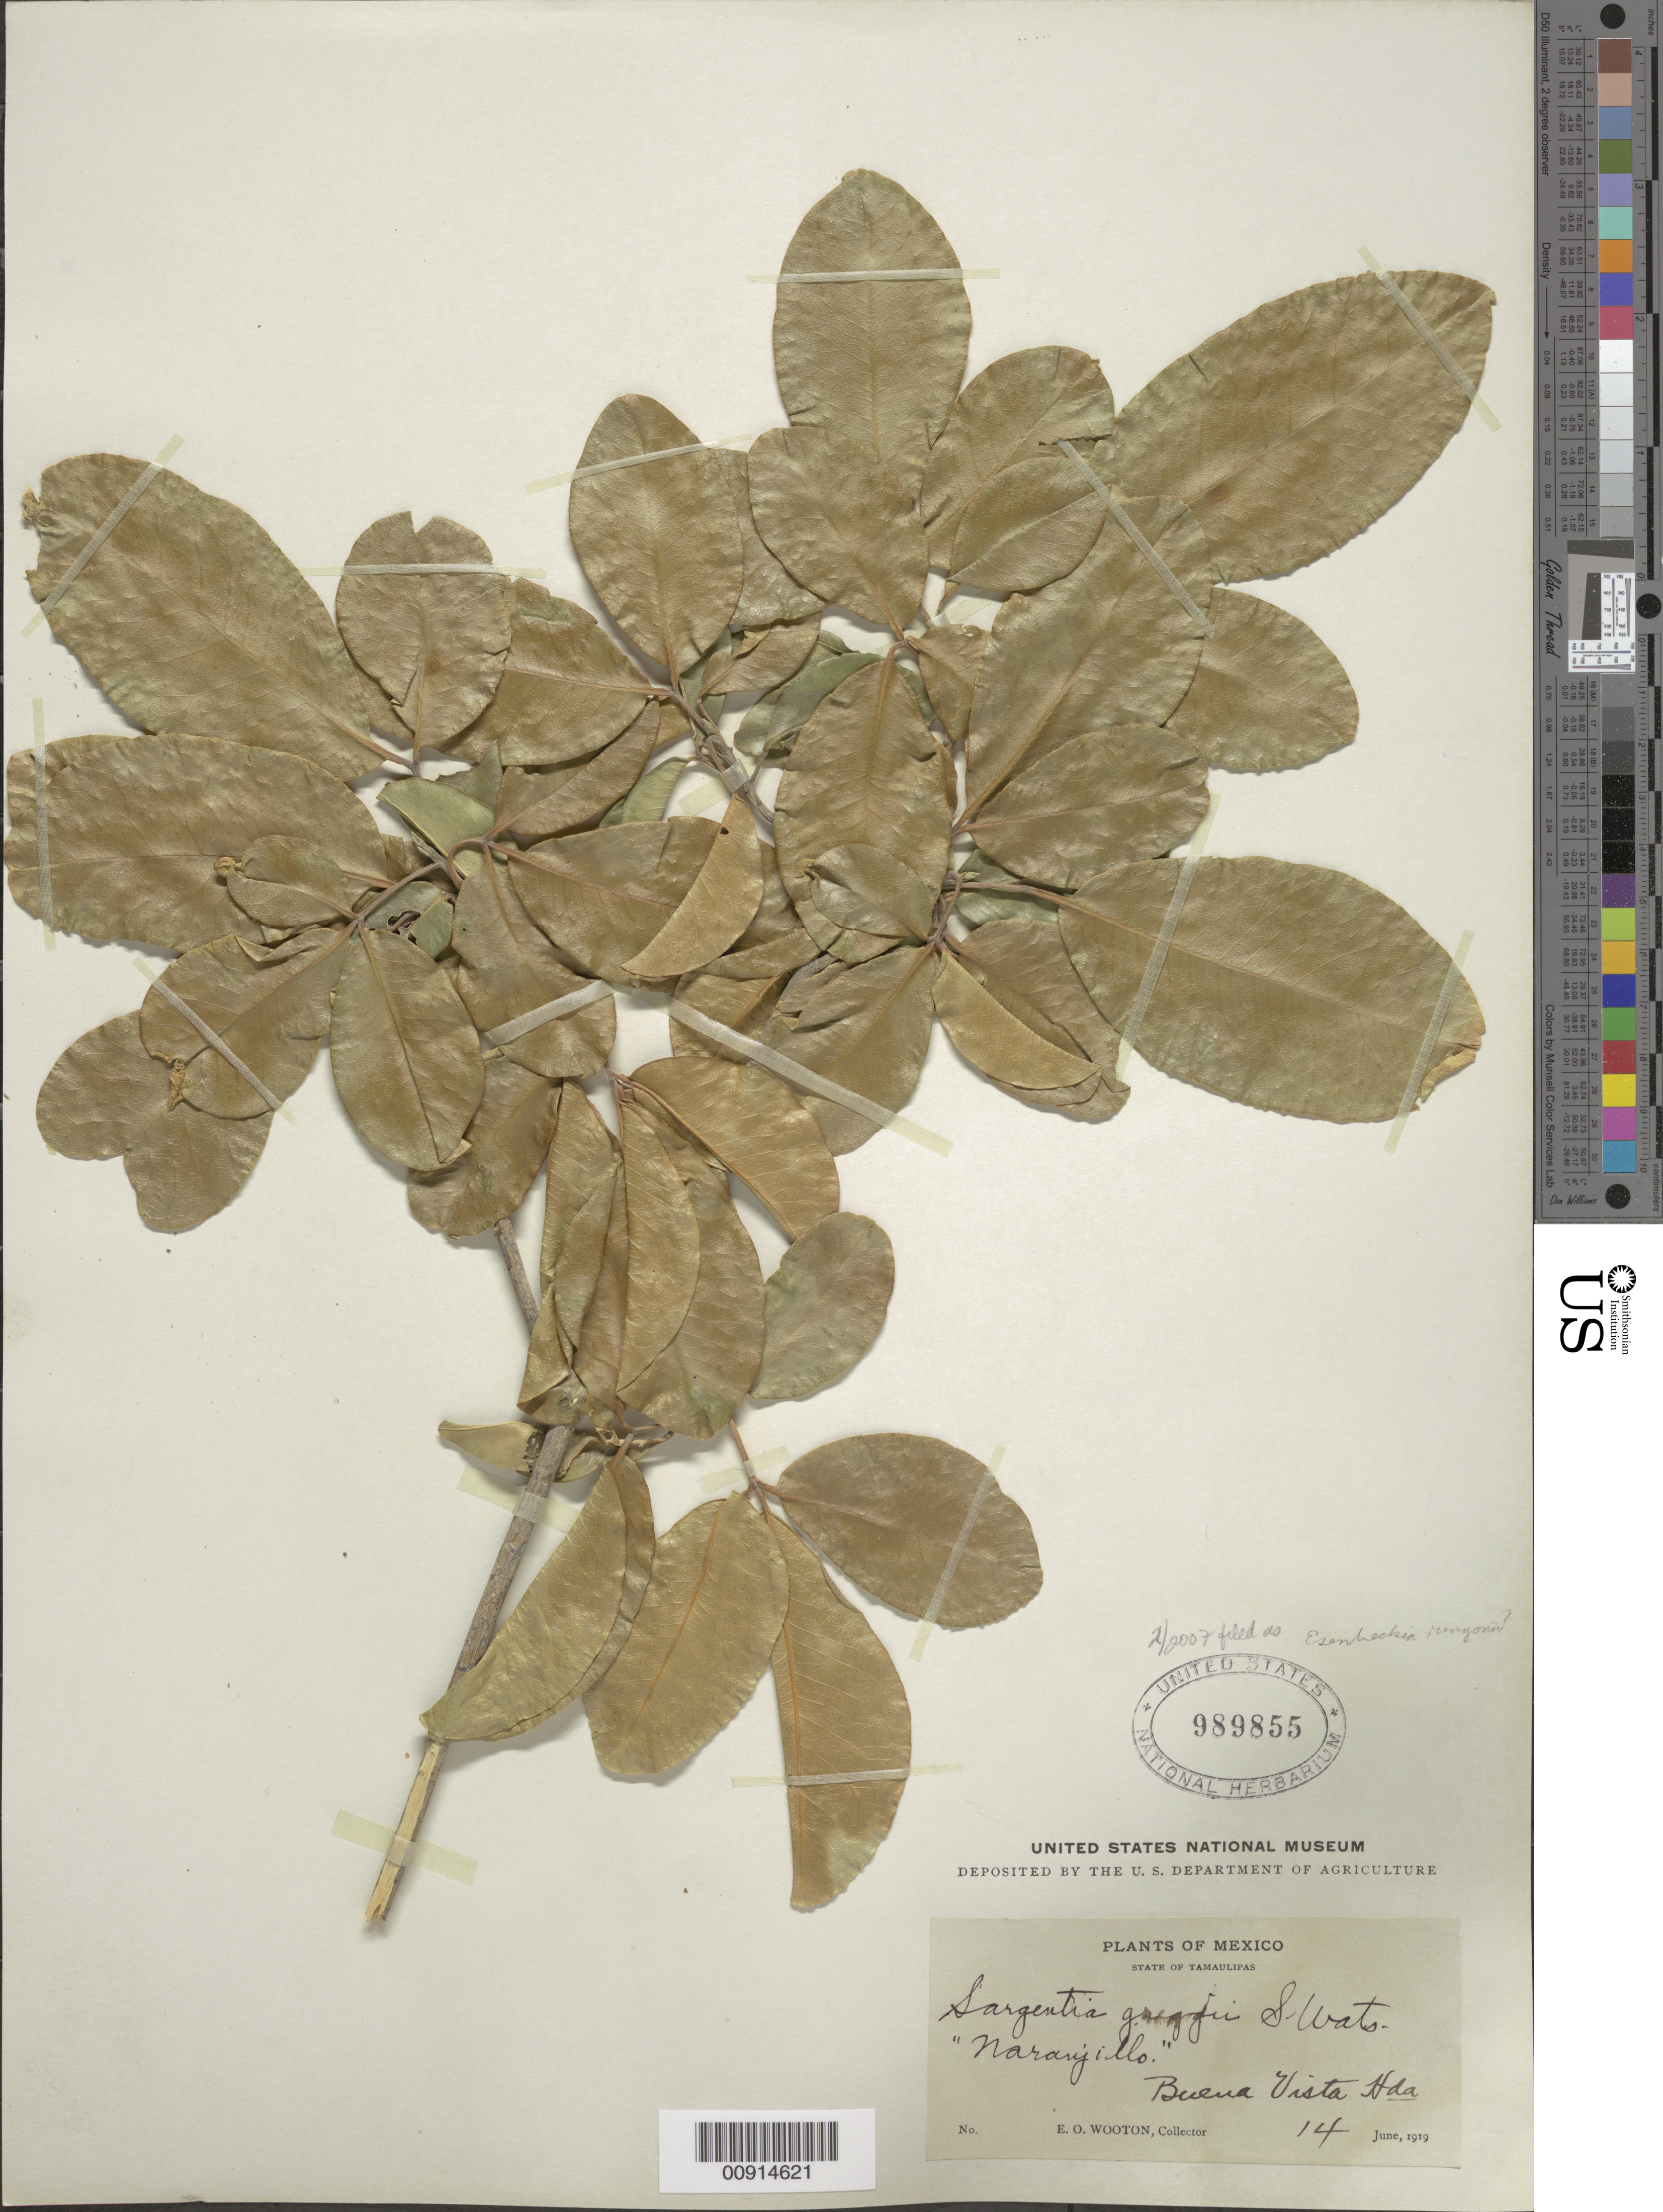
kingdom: Plantae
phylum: Tracheophyta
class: Magnoliopsida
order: Sapindales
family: Rutaceae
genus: Esenbeckia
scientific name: Esenbeckia runyonii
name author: C.V. Morton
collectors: E. O. Wooton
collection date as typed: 14 Jun 1919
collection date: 1919-06-14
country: Mexico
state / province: Tamaulipas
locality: State of Tamaulipas: Buena Vista Hda.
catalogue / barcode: US 989855